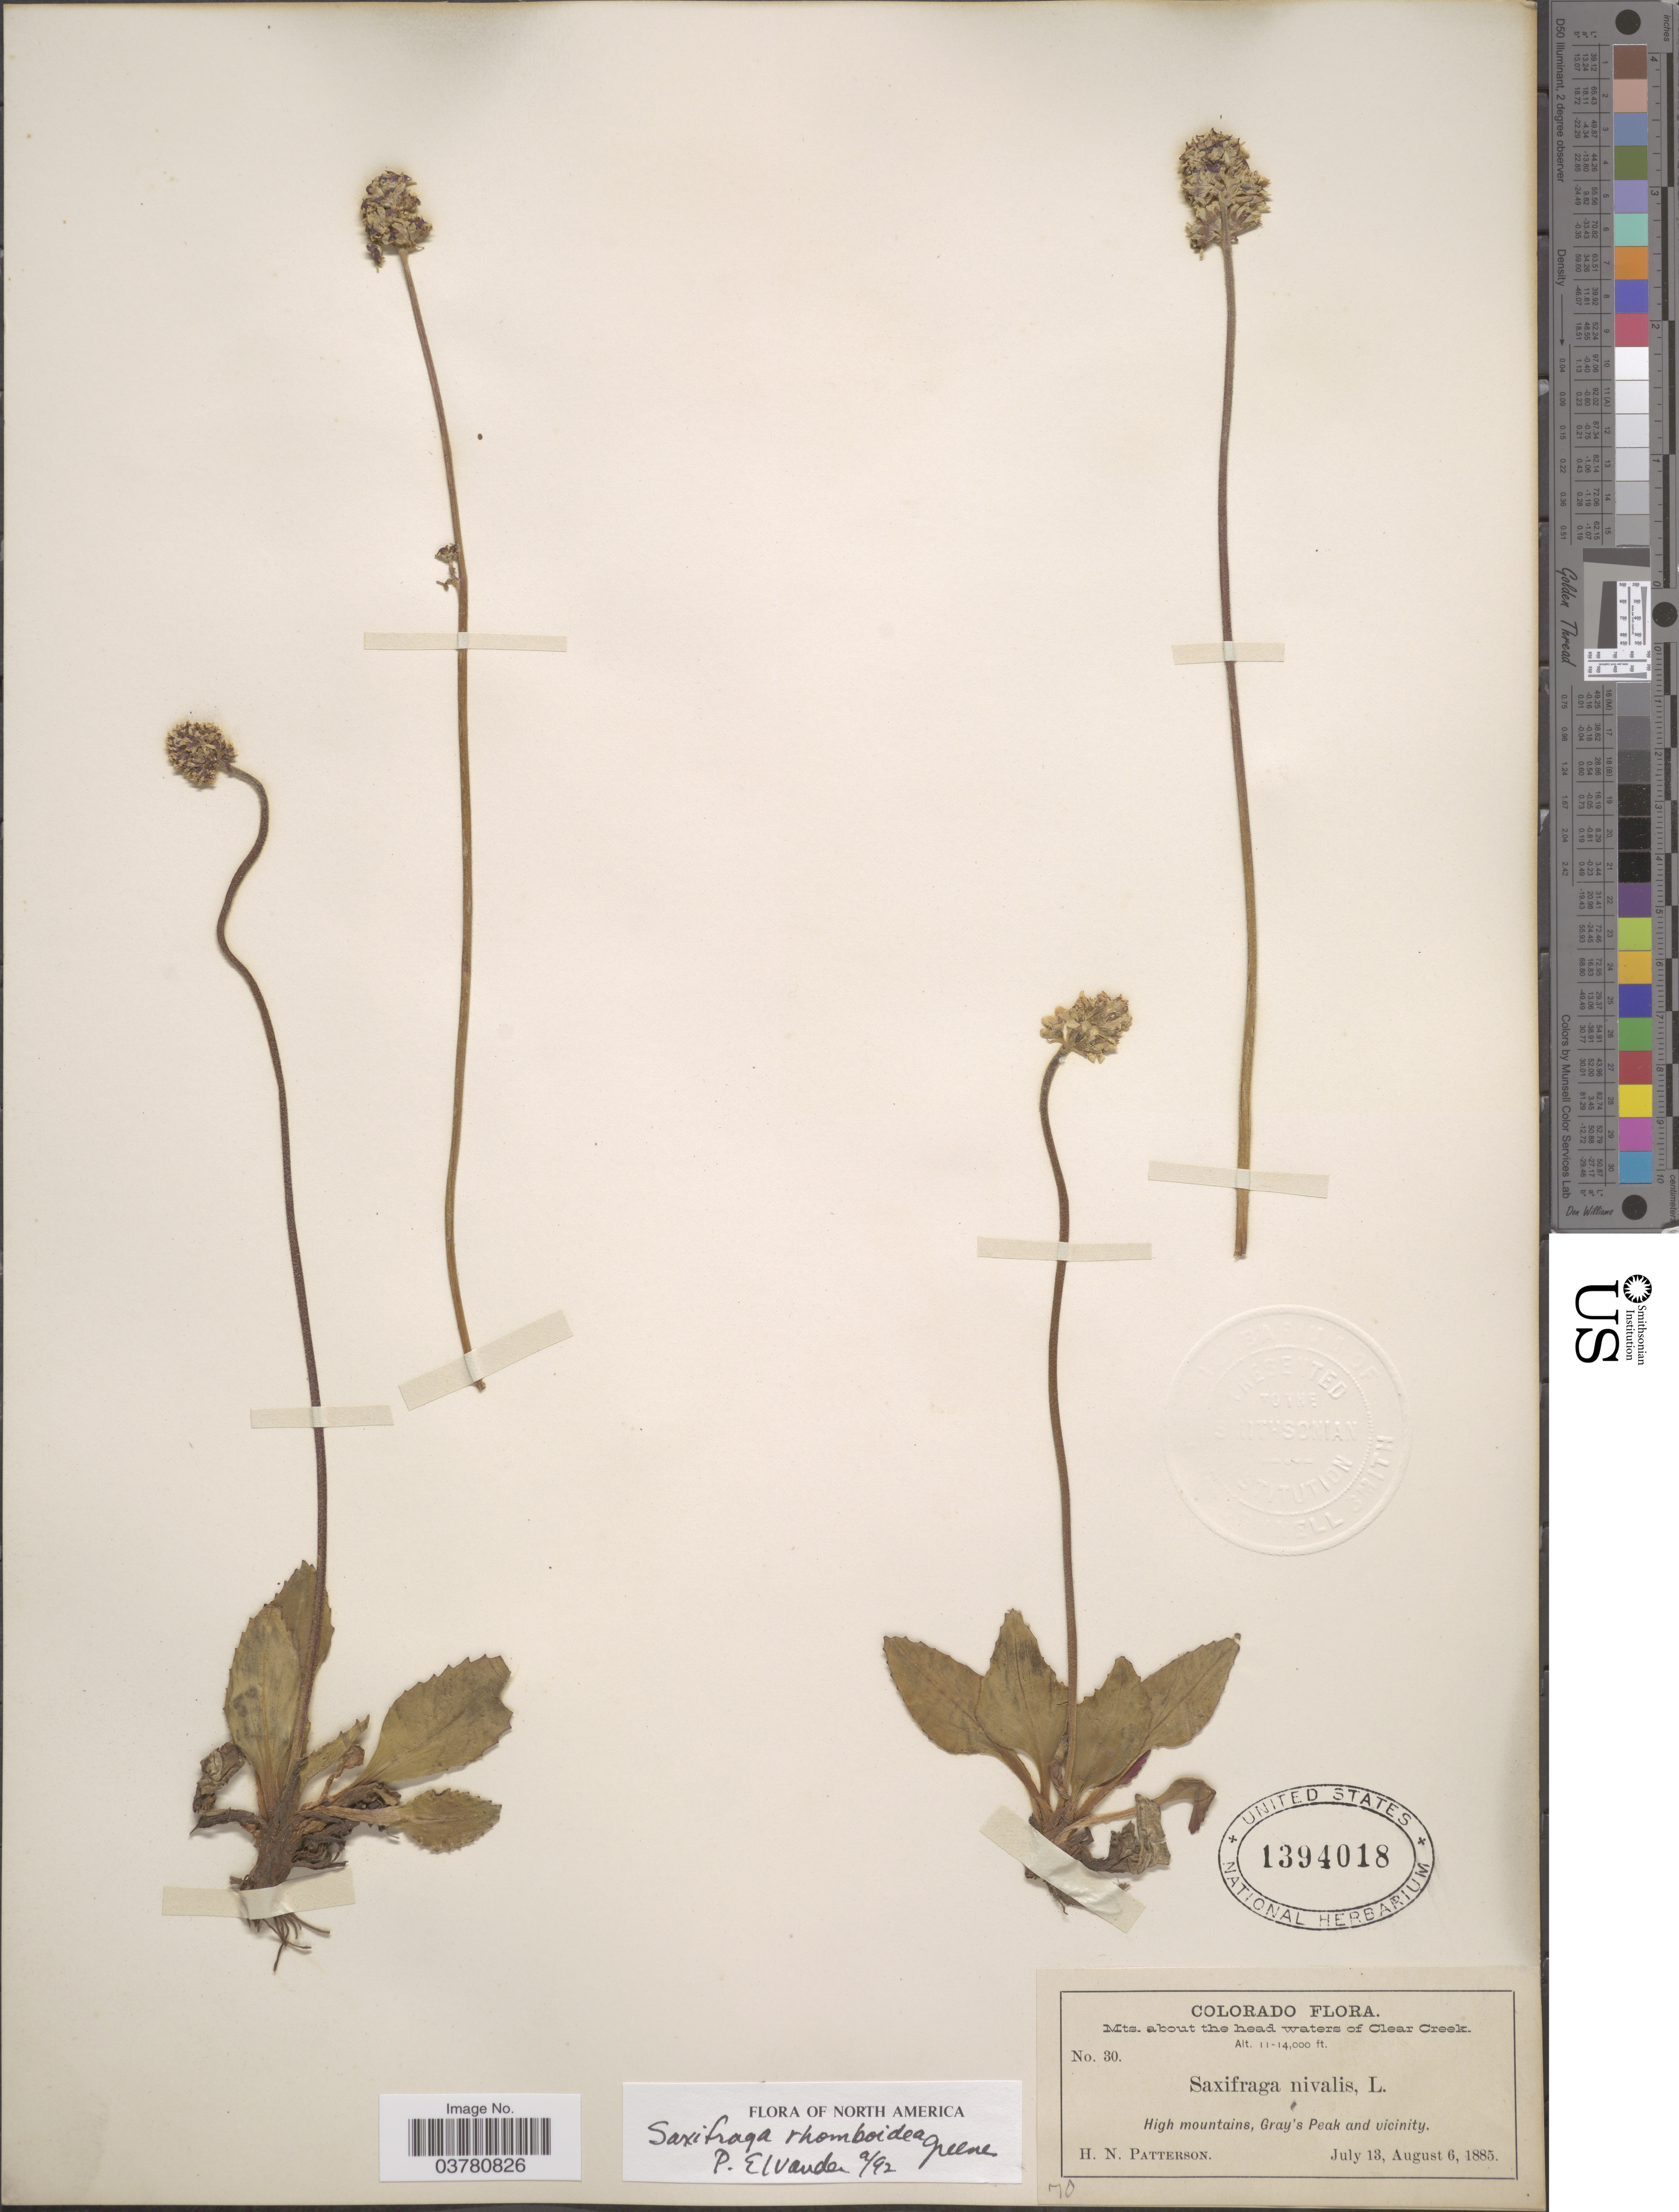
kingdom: Plantae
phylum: Tracheophyta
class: Magnoliopsida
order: Saxifragales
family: Saxifragaceae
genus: Micranthes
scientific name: Micranthes rhomboidea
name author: (Greene) Small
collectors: H. N. Patterson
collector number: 30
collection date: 1885-07-13/1885-08-06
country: United States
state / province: Colorado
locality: Mts. about the head waters of Clear Creek. High mountains, Gray's Peak and vicinity.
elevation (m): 3353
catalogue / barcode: US 1394018